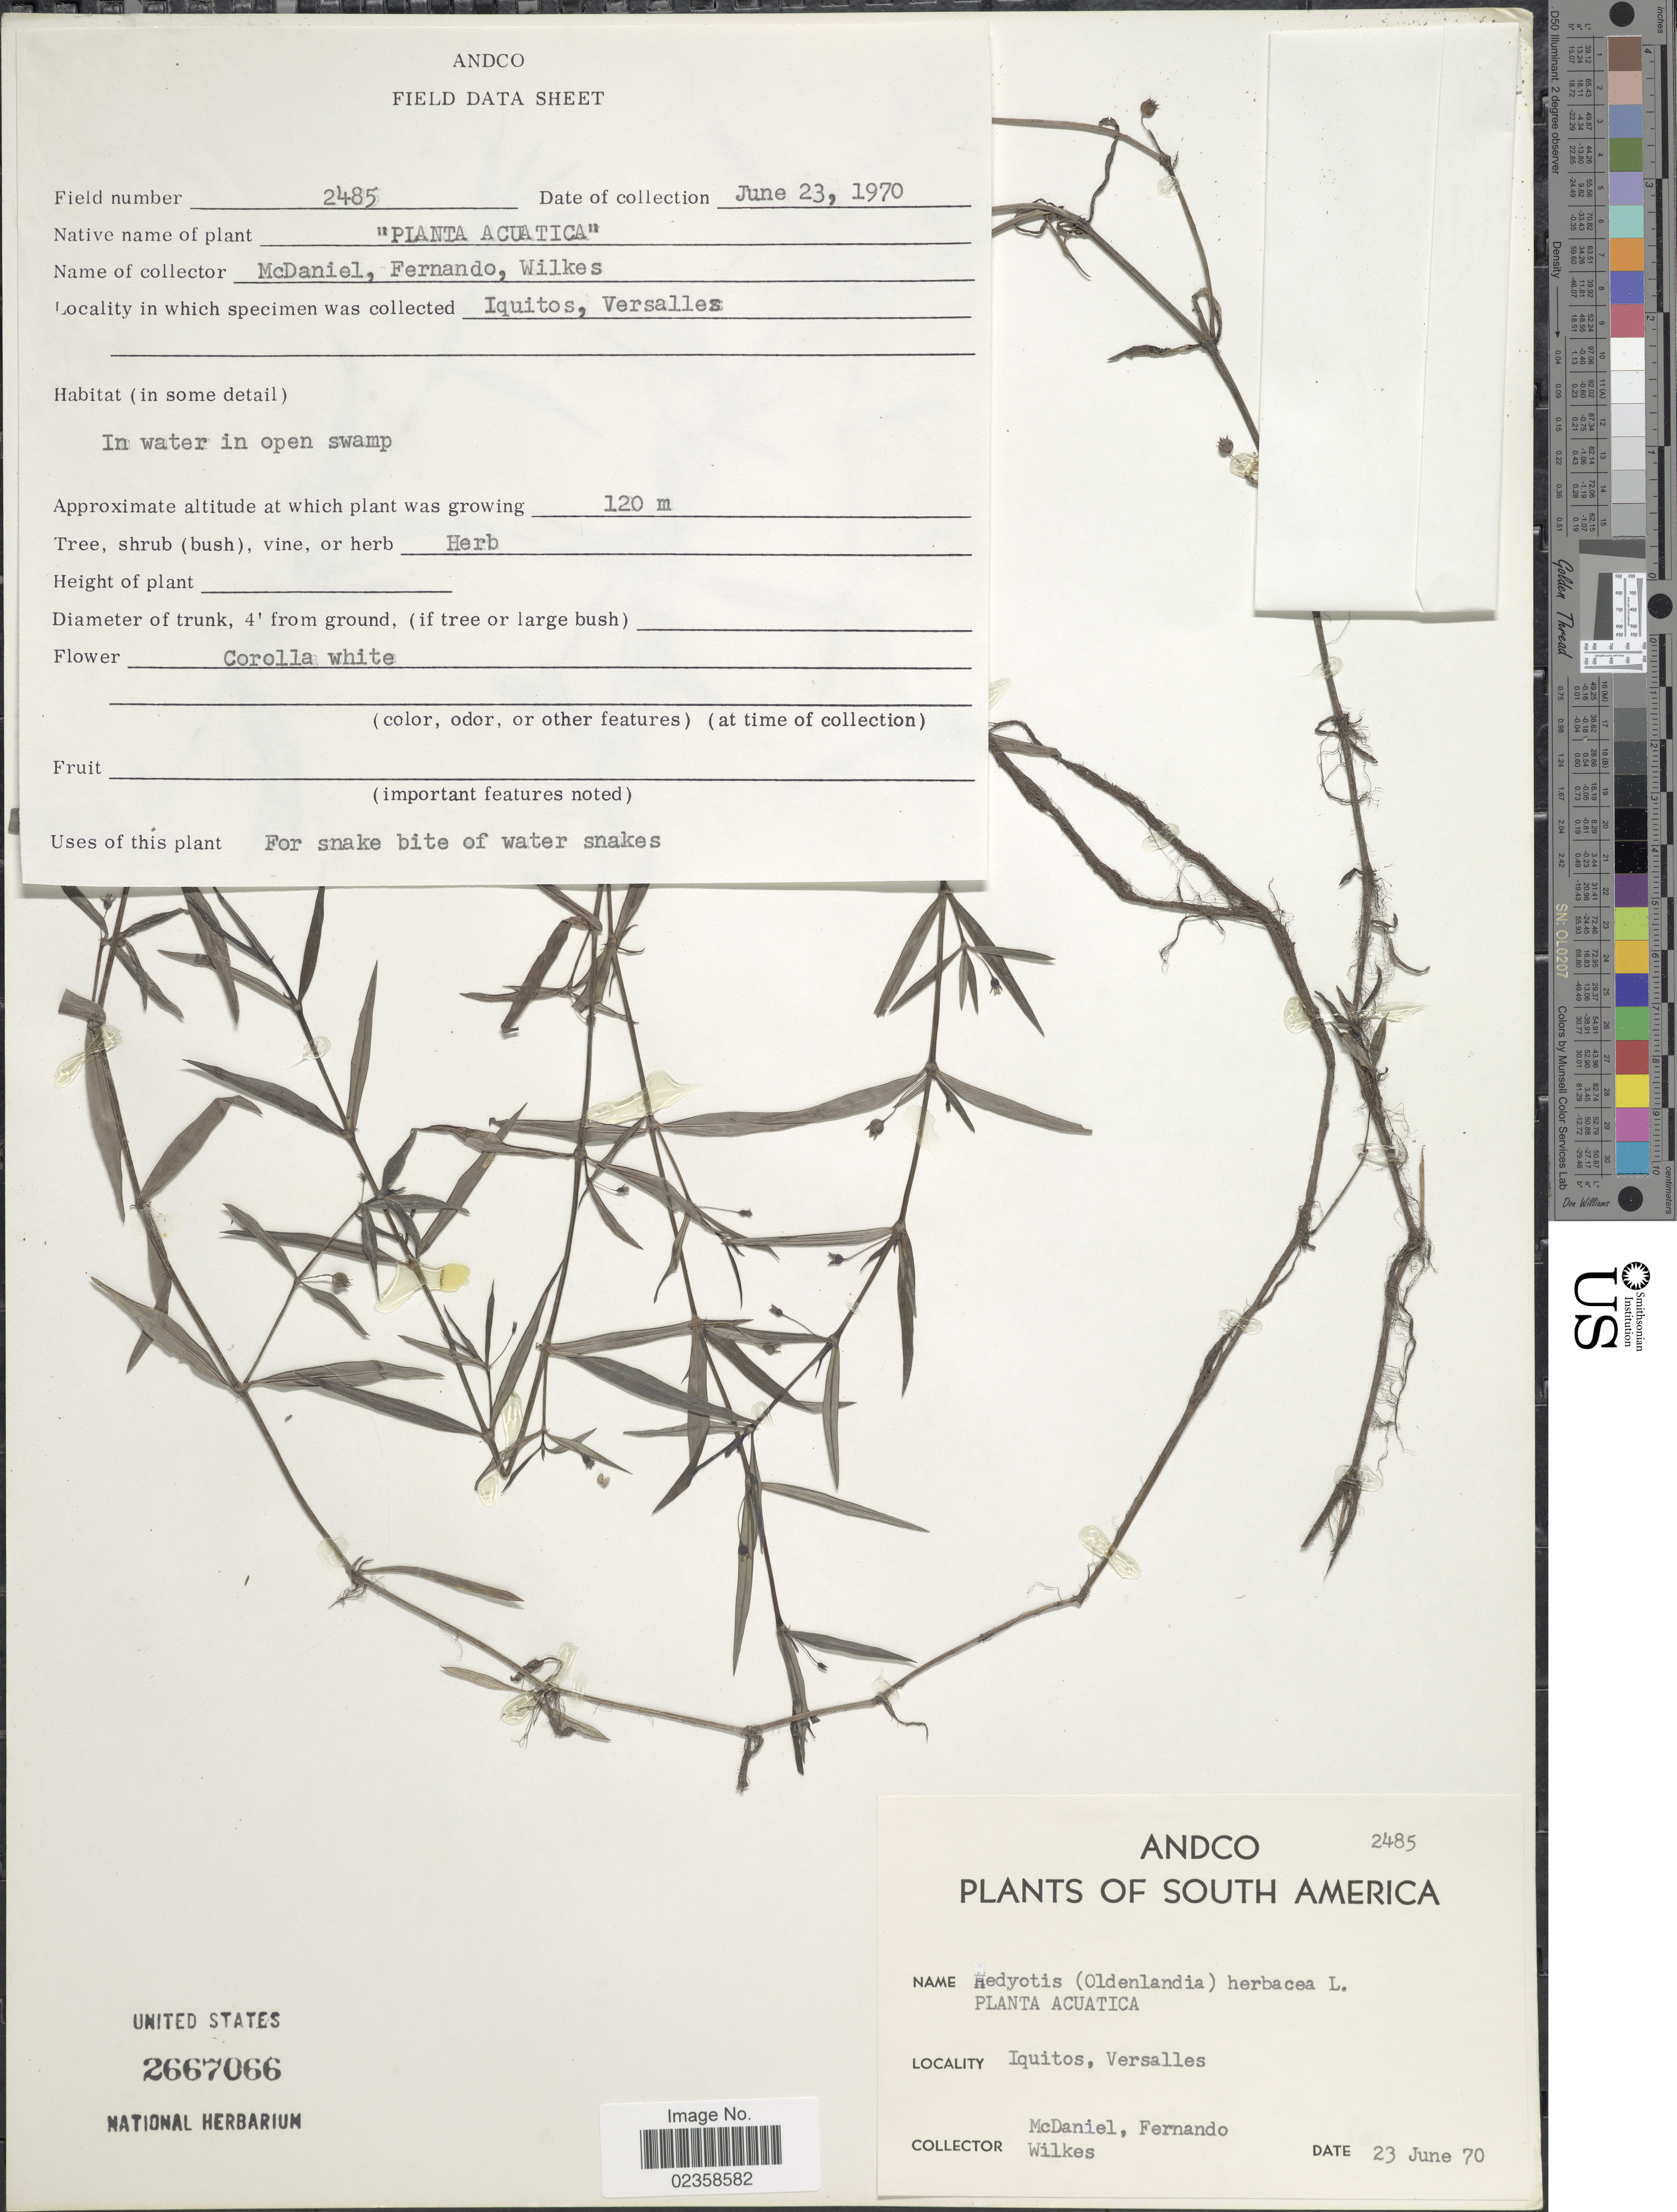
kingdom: Plantae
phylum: Tracheophyta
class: Magnoliopsida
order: Gentianales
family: Rubiaceae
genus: Oldenlandia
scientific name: Oldenlandia herbacea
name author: (L.) Roxb.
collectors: -- McDaniel, -- Fernando & Wilkes Explor. Exped.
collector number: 2485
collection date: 1970-06-23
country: Peru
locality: Iquitos, Versalles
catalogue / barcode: US 2667066